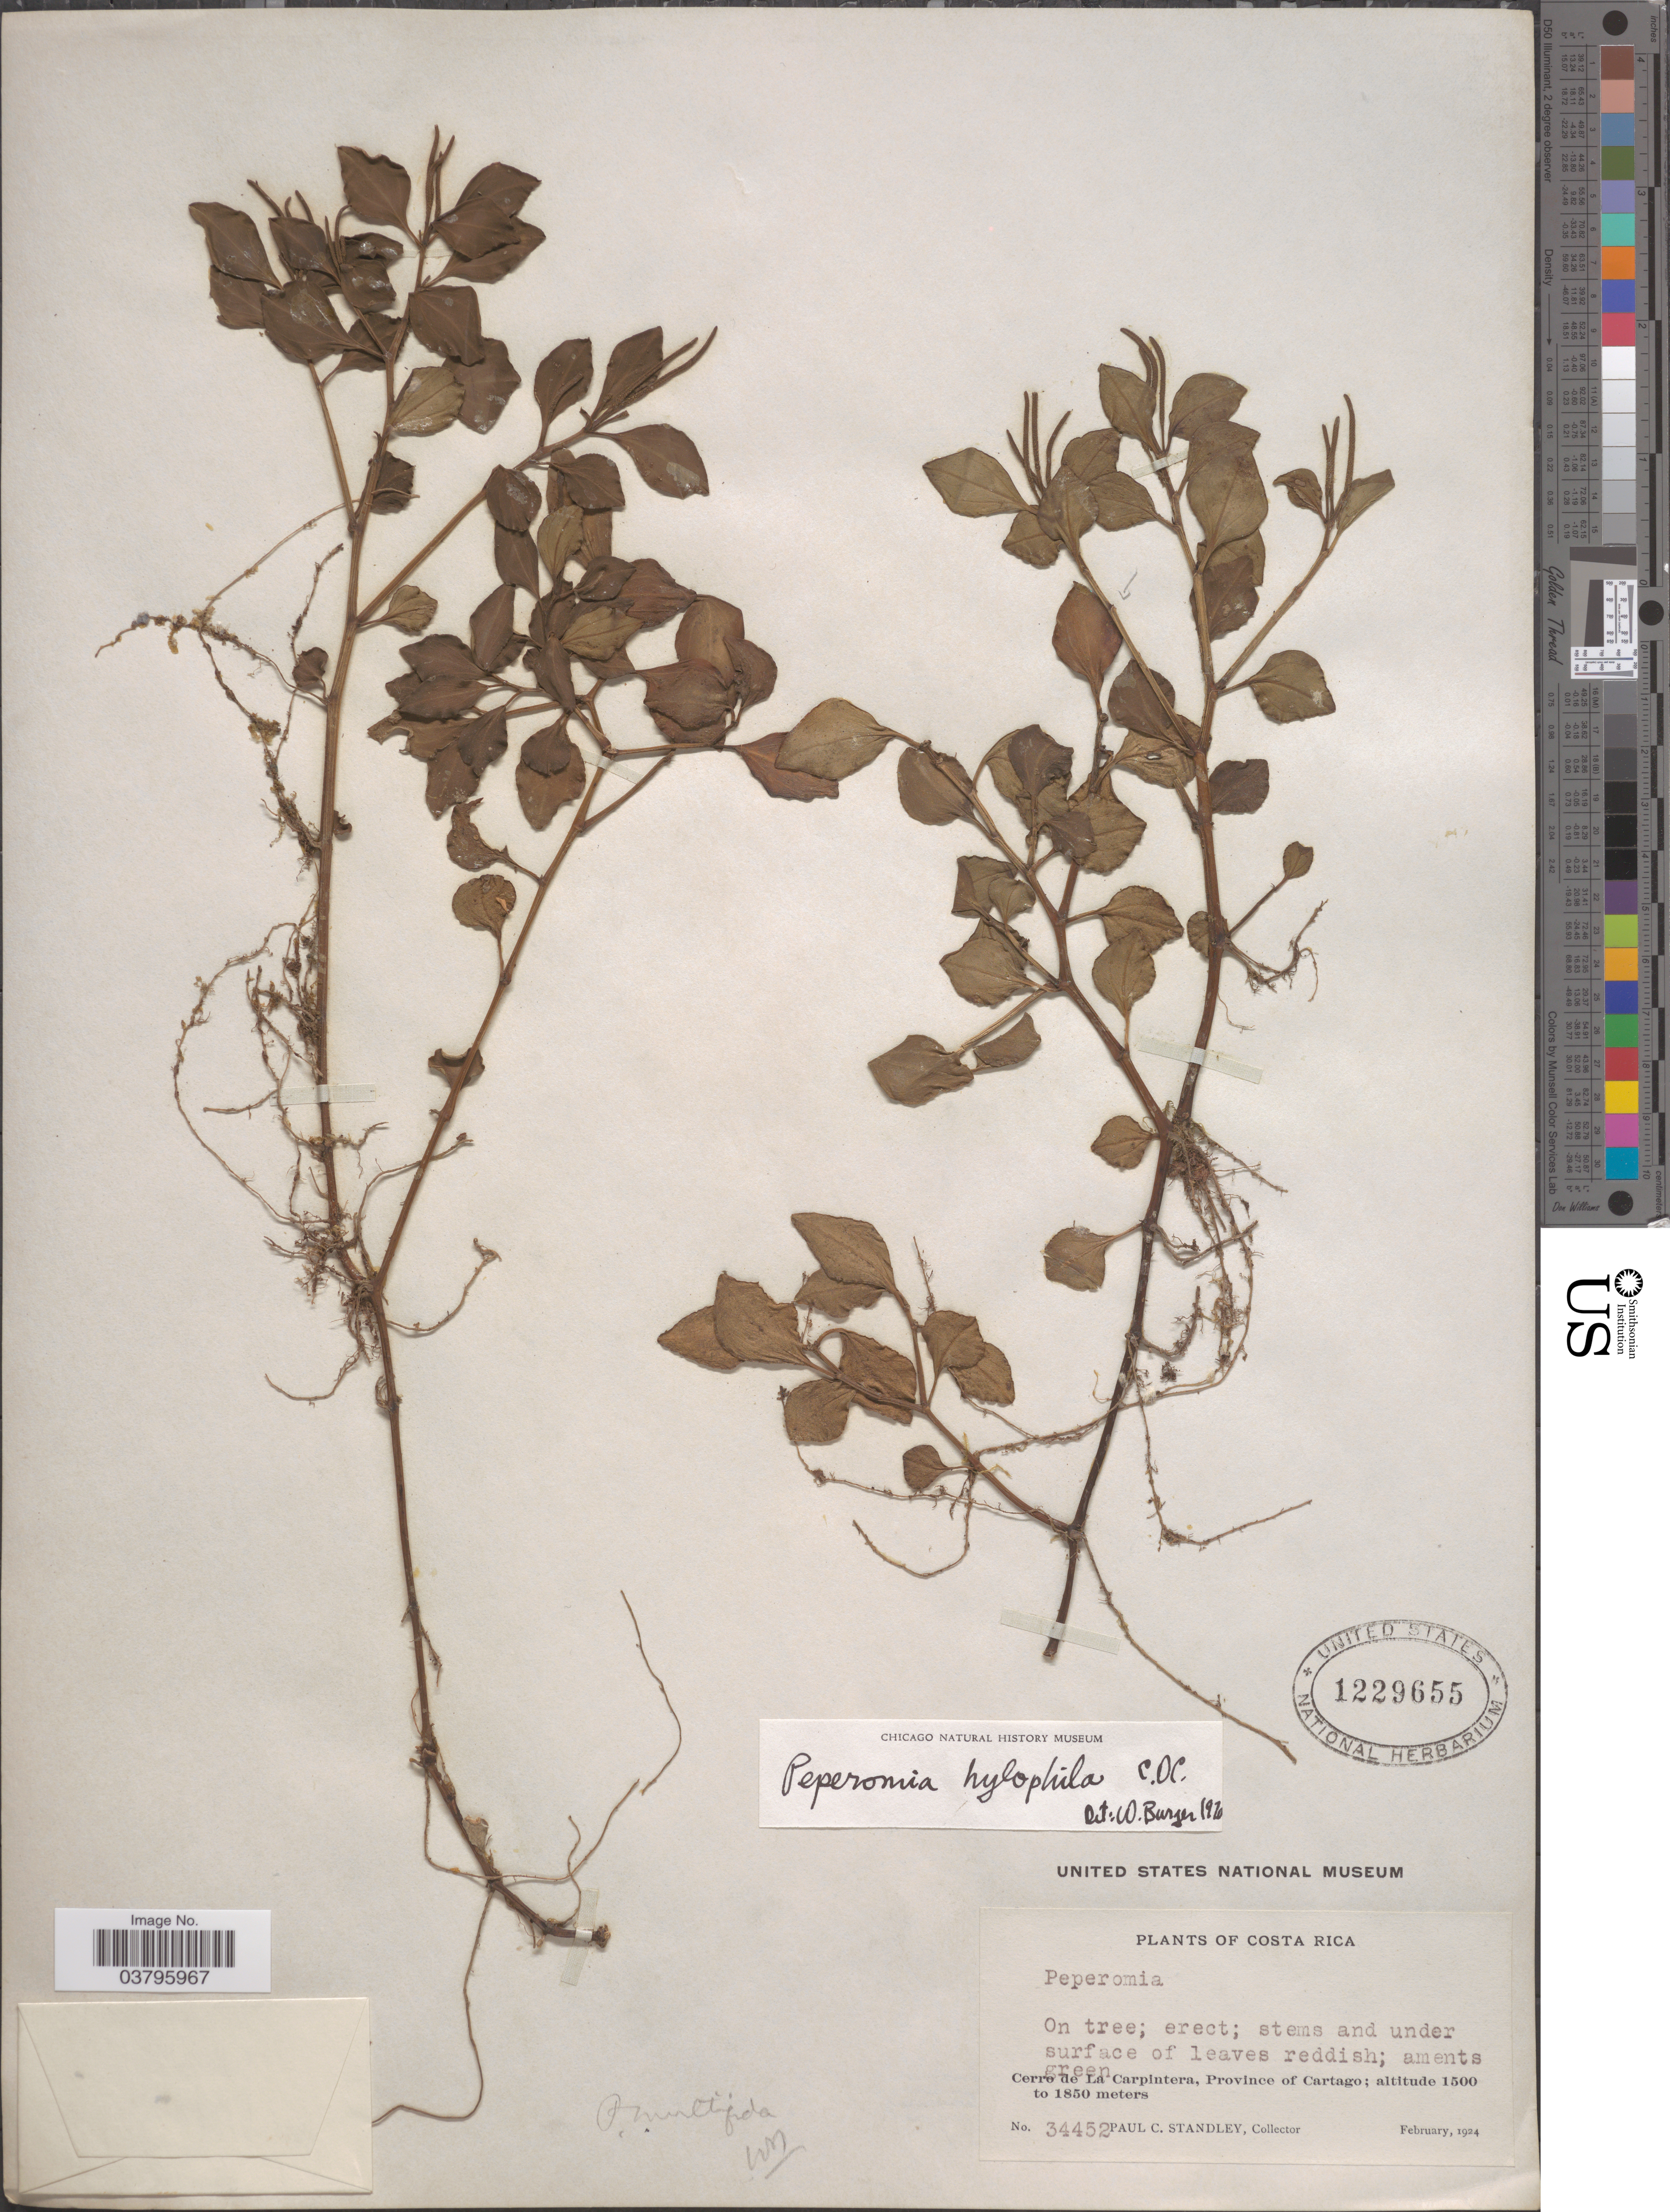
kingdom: Plantae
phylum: Tracheophyta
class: Magnoliopsida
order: Piperales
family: Piperaceae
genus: Peperomia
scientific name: Peperomia hylophila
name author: C. DC. in Pittier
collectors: P. C. Standley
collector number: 34452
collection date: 1924-02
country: Costa Rica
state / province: Cartago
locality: Cerro de La Carpintera.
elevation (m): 1500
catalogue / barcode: US 1229655